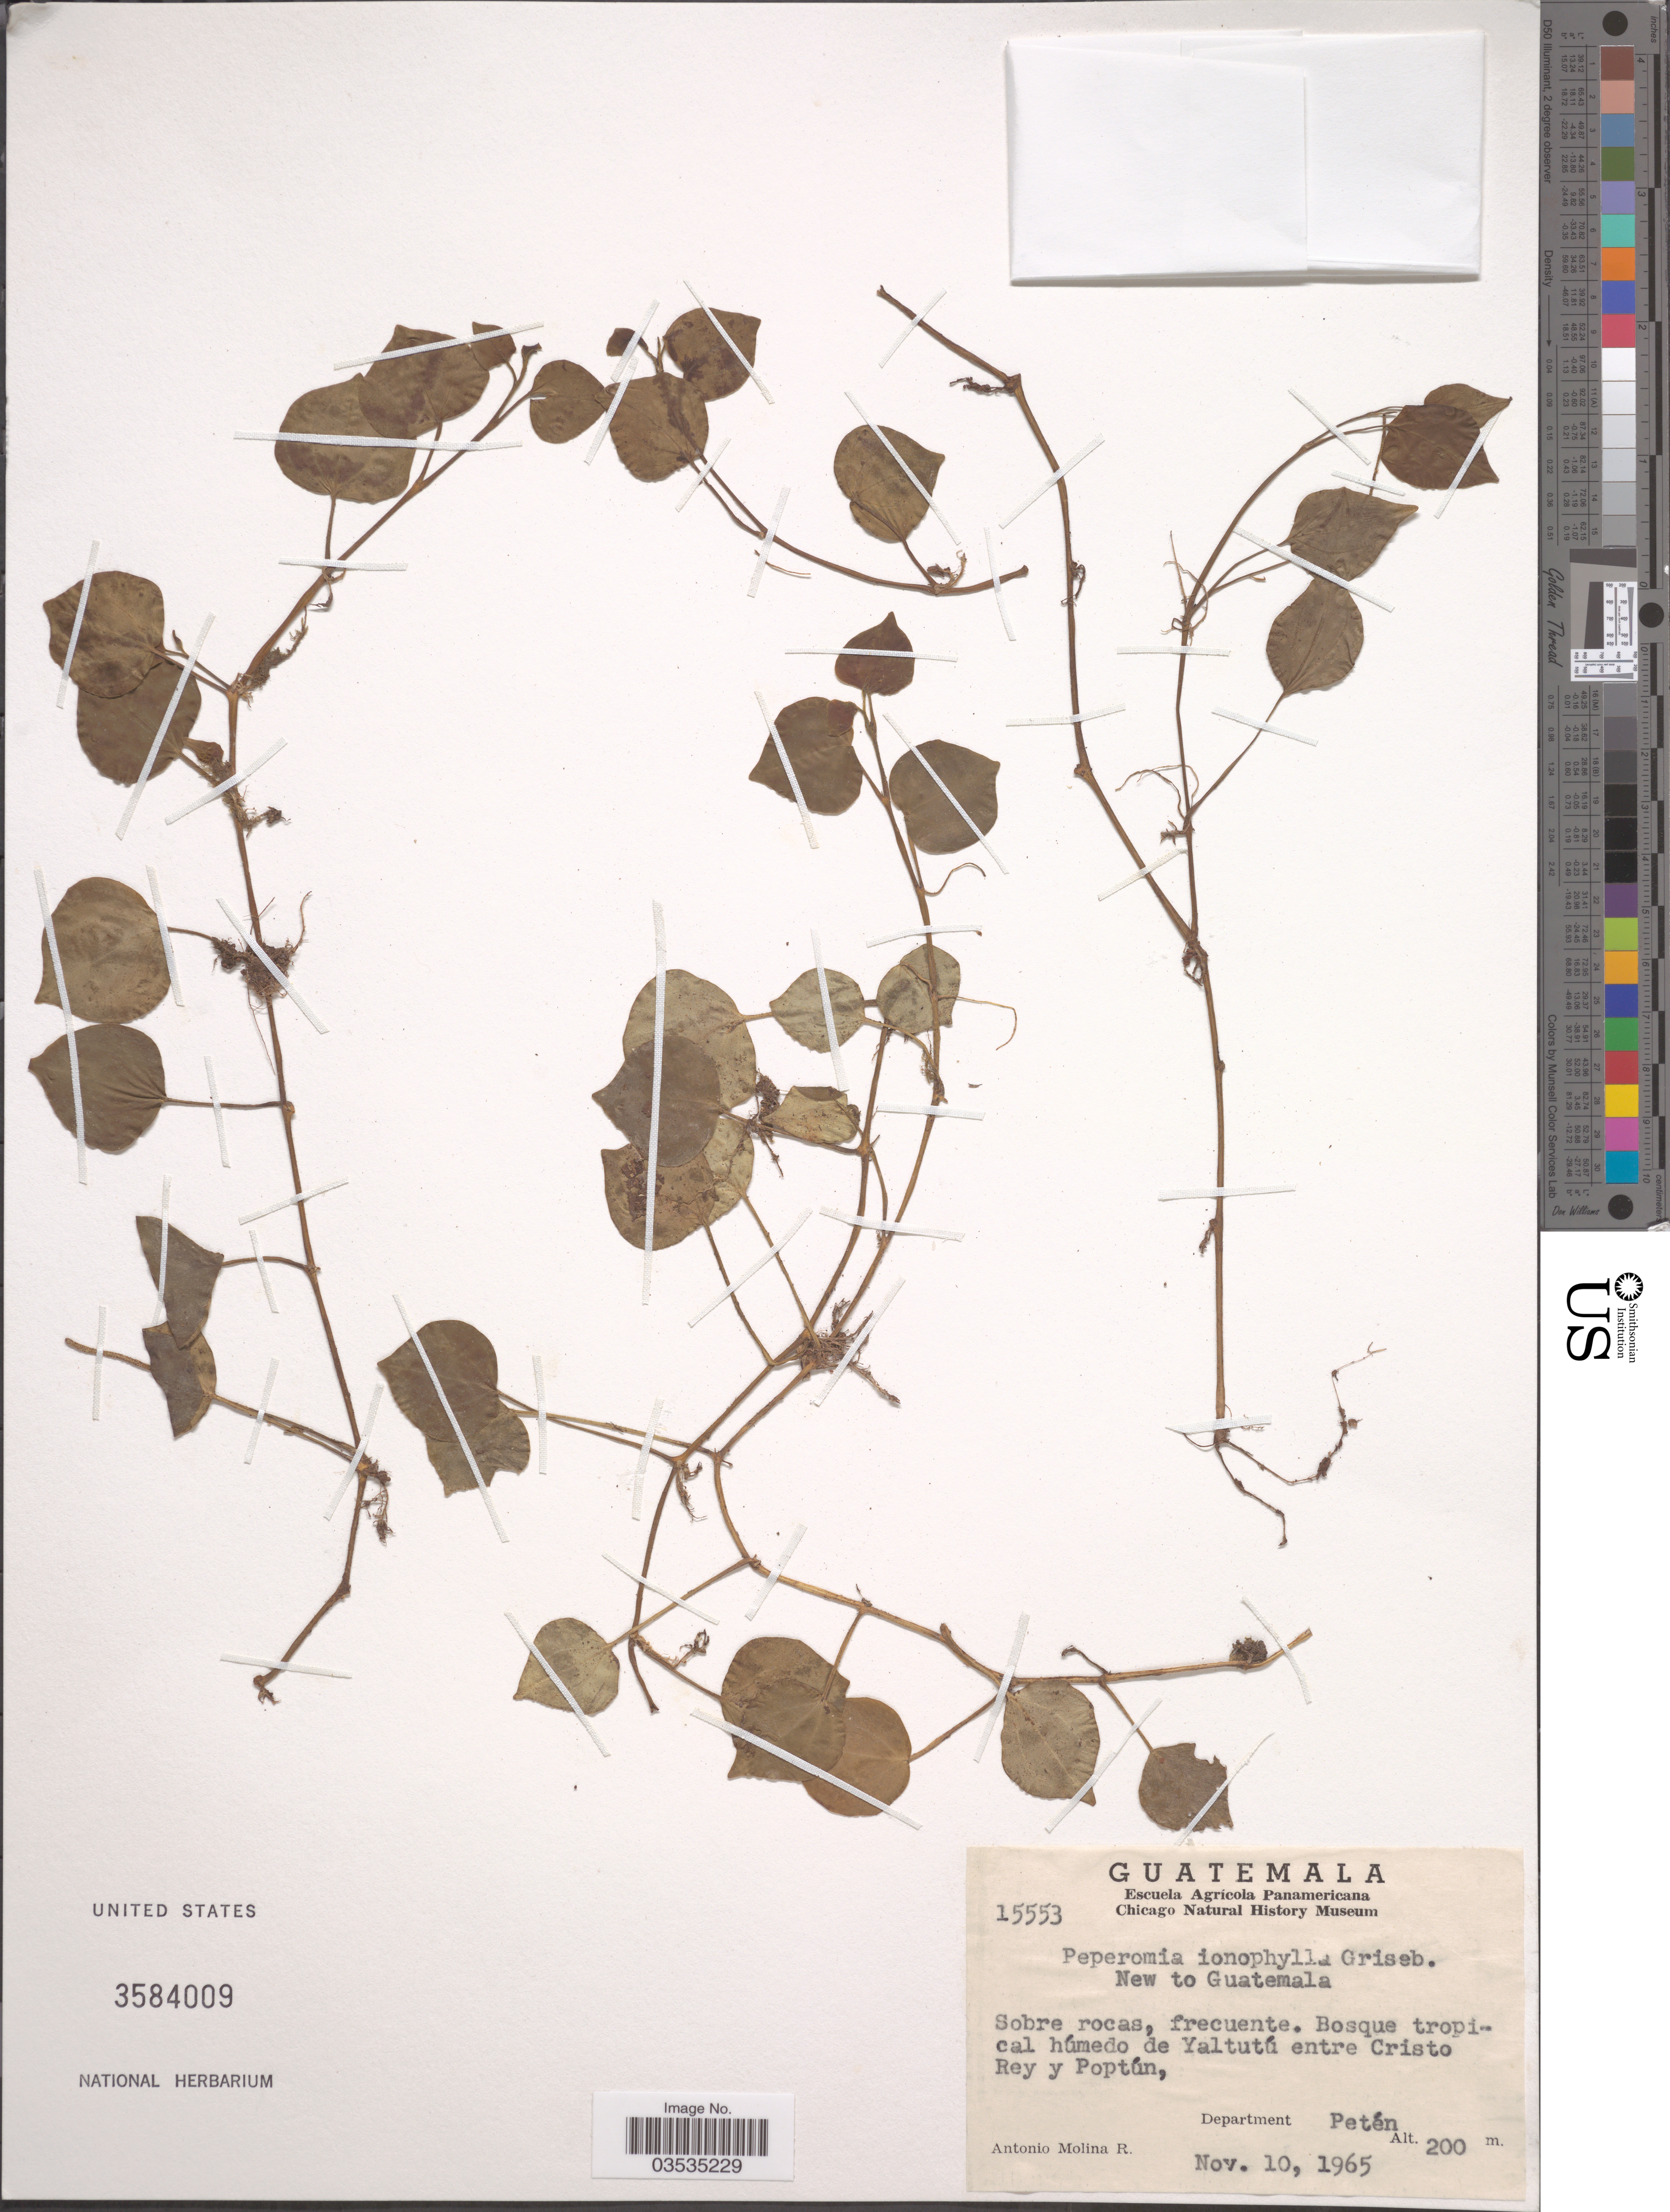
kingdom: Plantae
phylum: Tracheophyta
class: Magnoliopsida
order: Piperales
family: Piperaceae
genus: Peperomia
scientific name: Peperomia ionophylla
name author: Griseb.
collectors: A. Molina R.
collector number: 15553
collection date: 1965-11-10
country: Guatemala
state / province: El Peten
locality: Bosque tropical húmedo de Yaltutú entre Cristo Rey y Poptún, Department Petén.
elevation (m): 200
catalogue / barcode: US 3584009